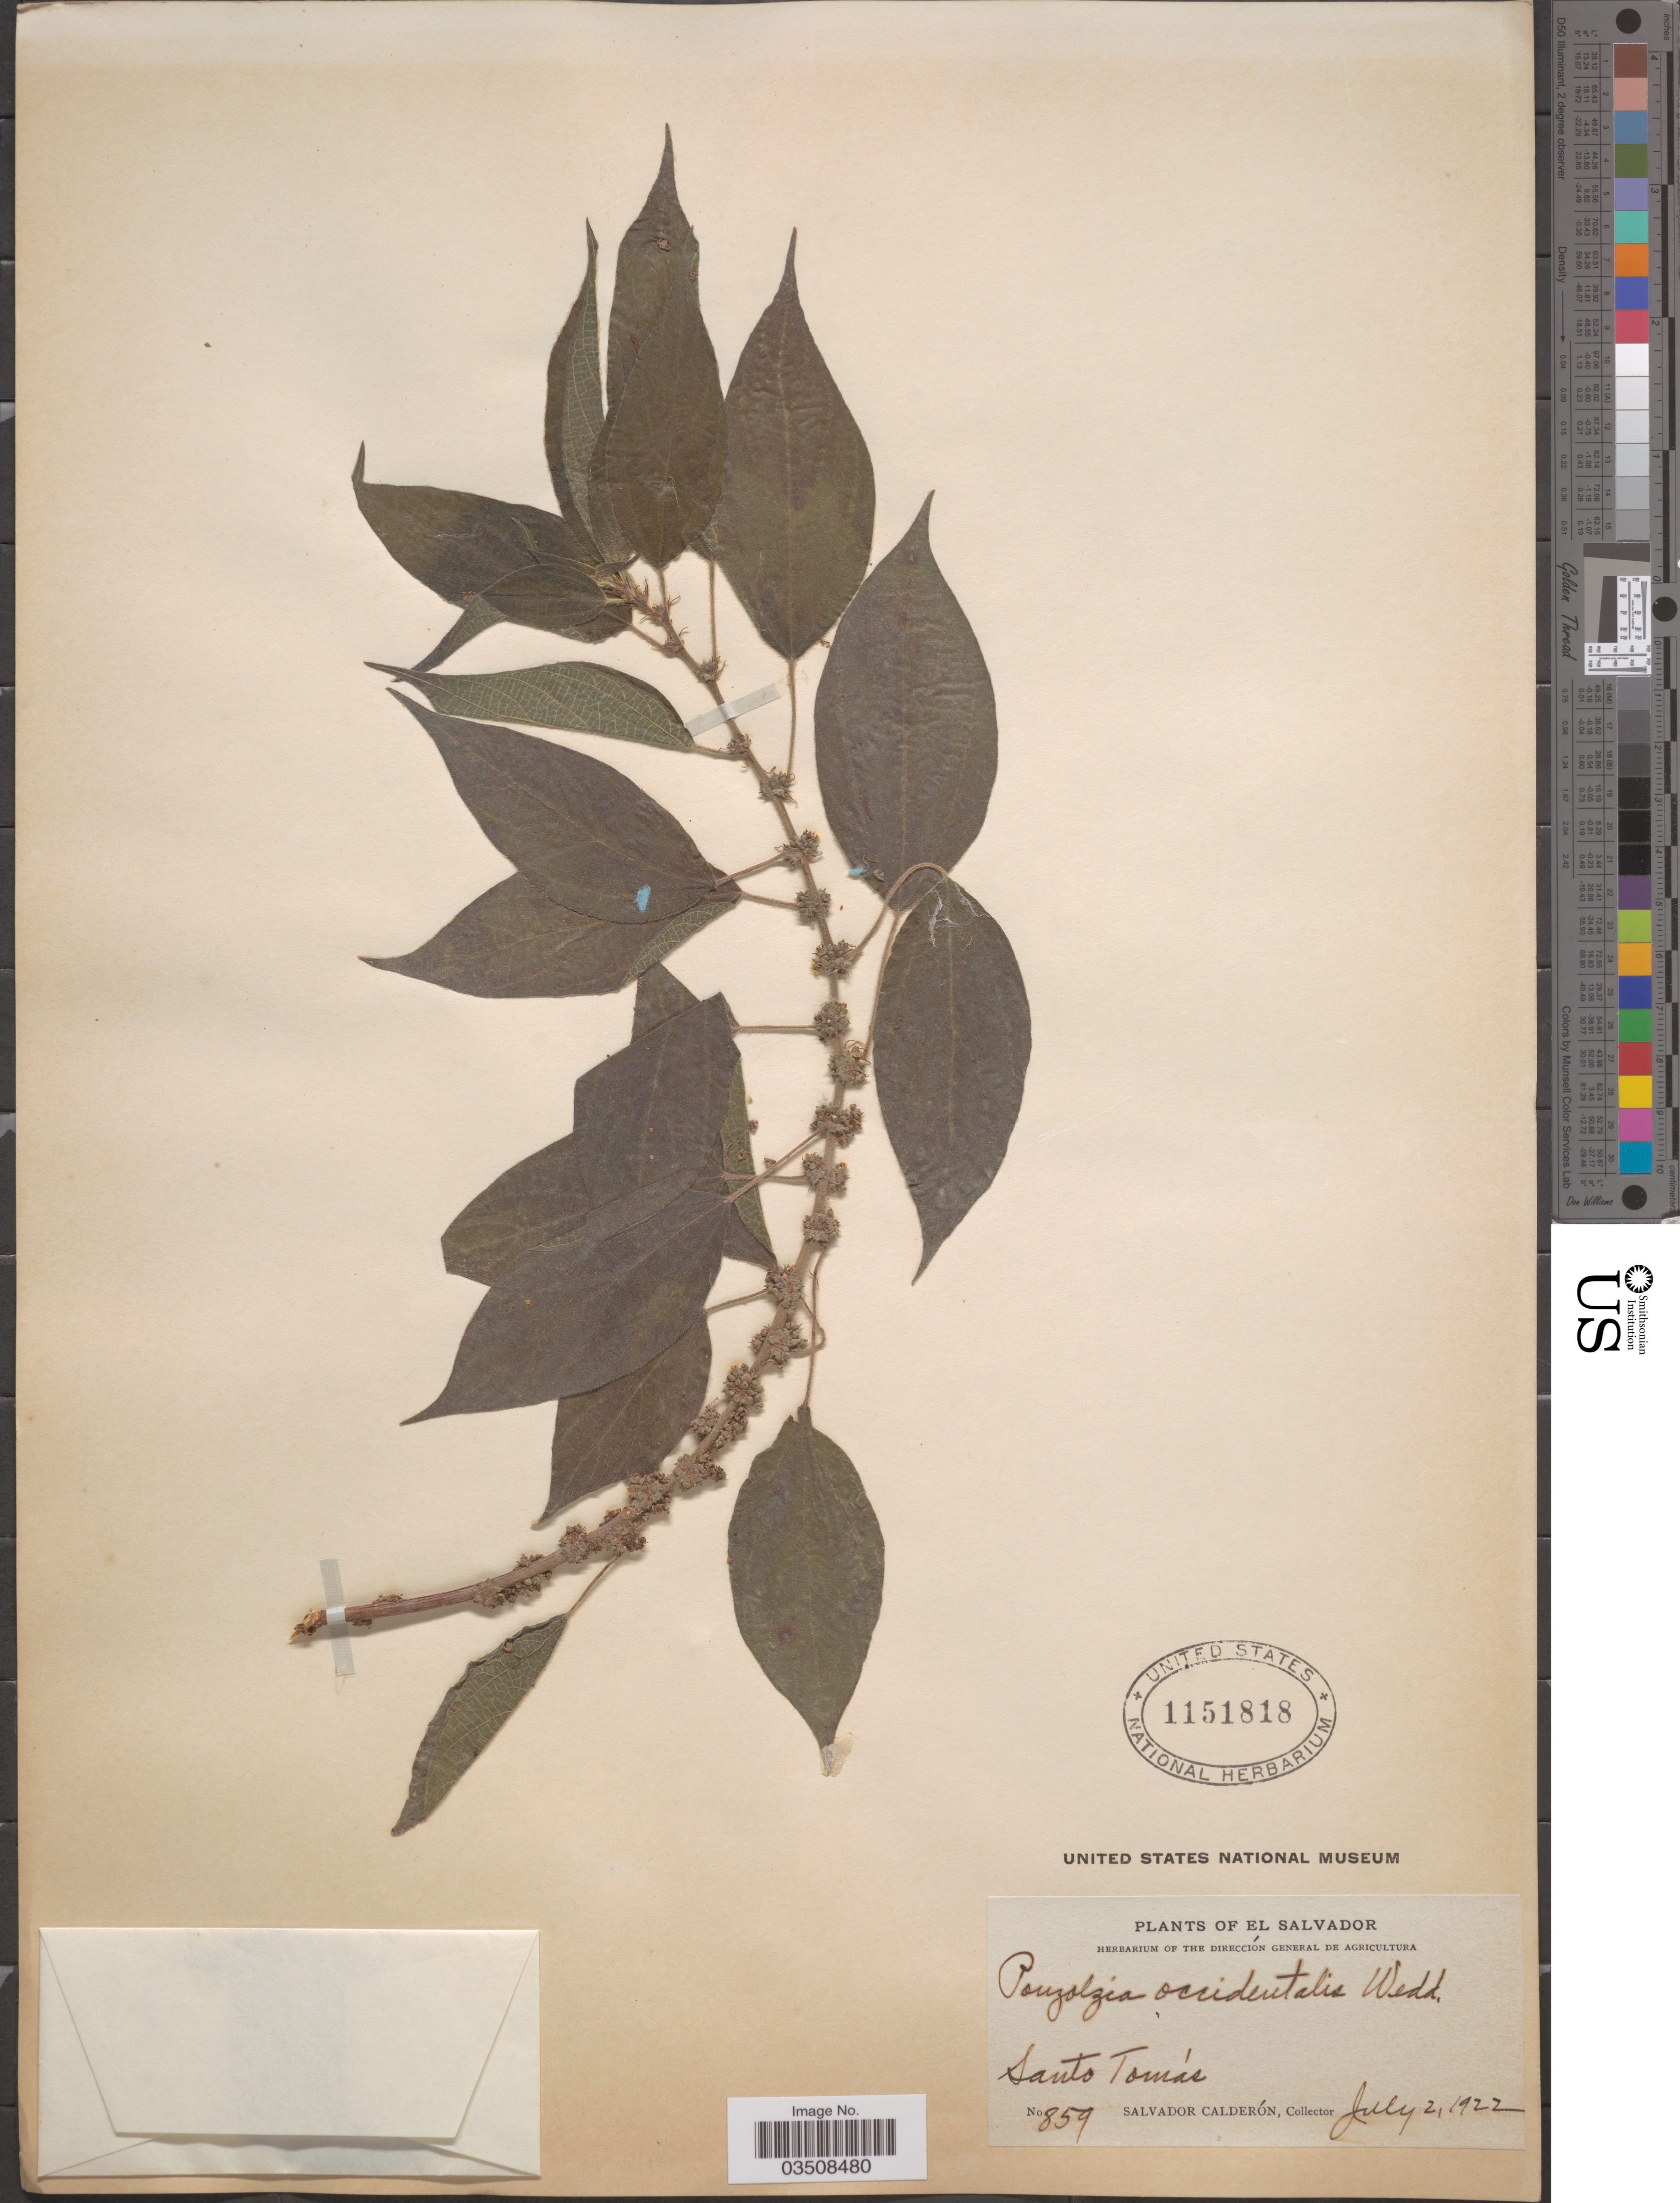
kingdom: Plantae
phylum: Tracheophyta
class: Magnoliopsida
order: Rosales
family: Urticaceae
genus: Pouzolzia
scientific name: Pouzolzia occidentalis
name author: (Liebm.) Wedd.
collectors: S. Calderón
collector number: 859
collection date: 1922-07-02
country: El Salvador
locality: Santo Tomás.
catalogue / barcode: US 1151818